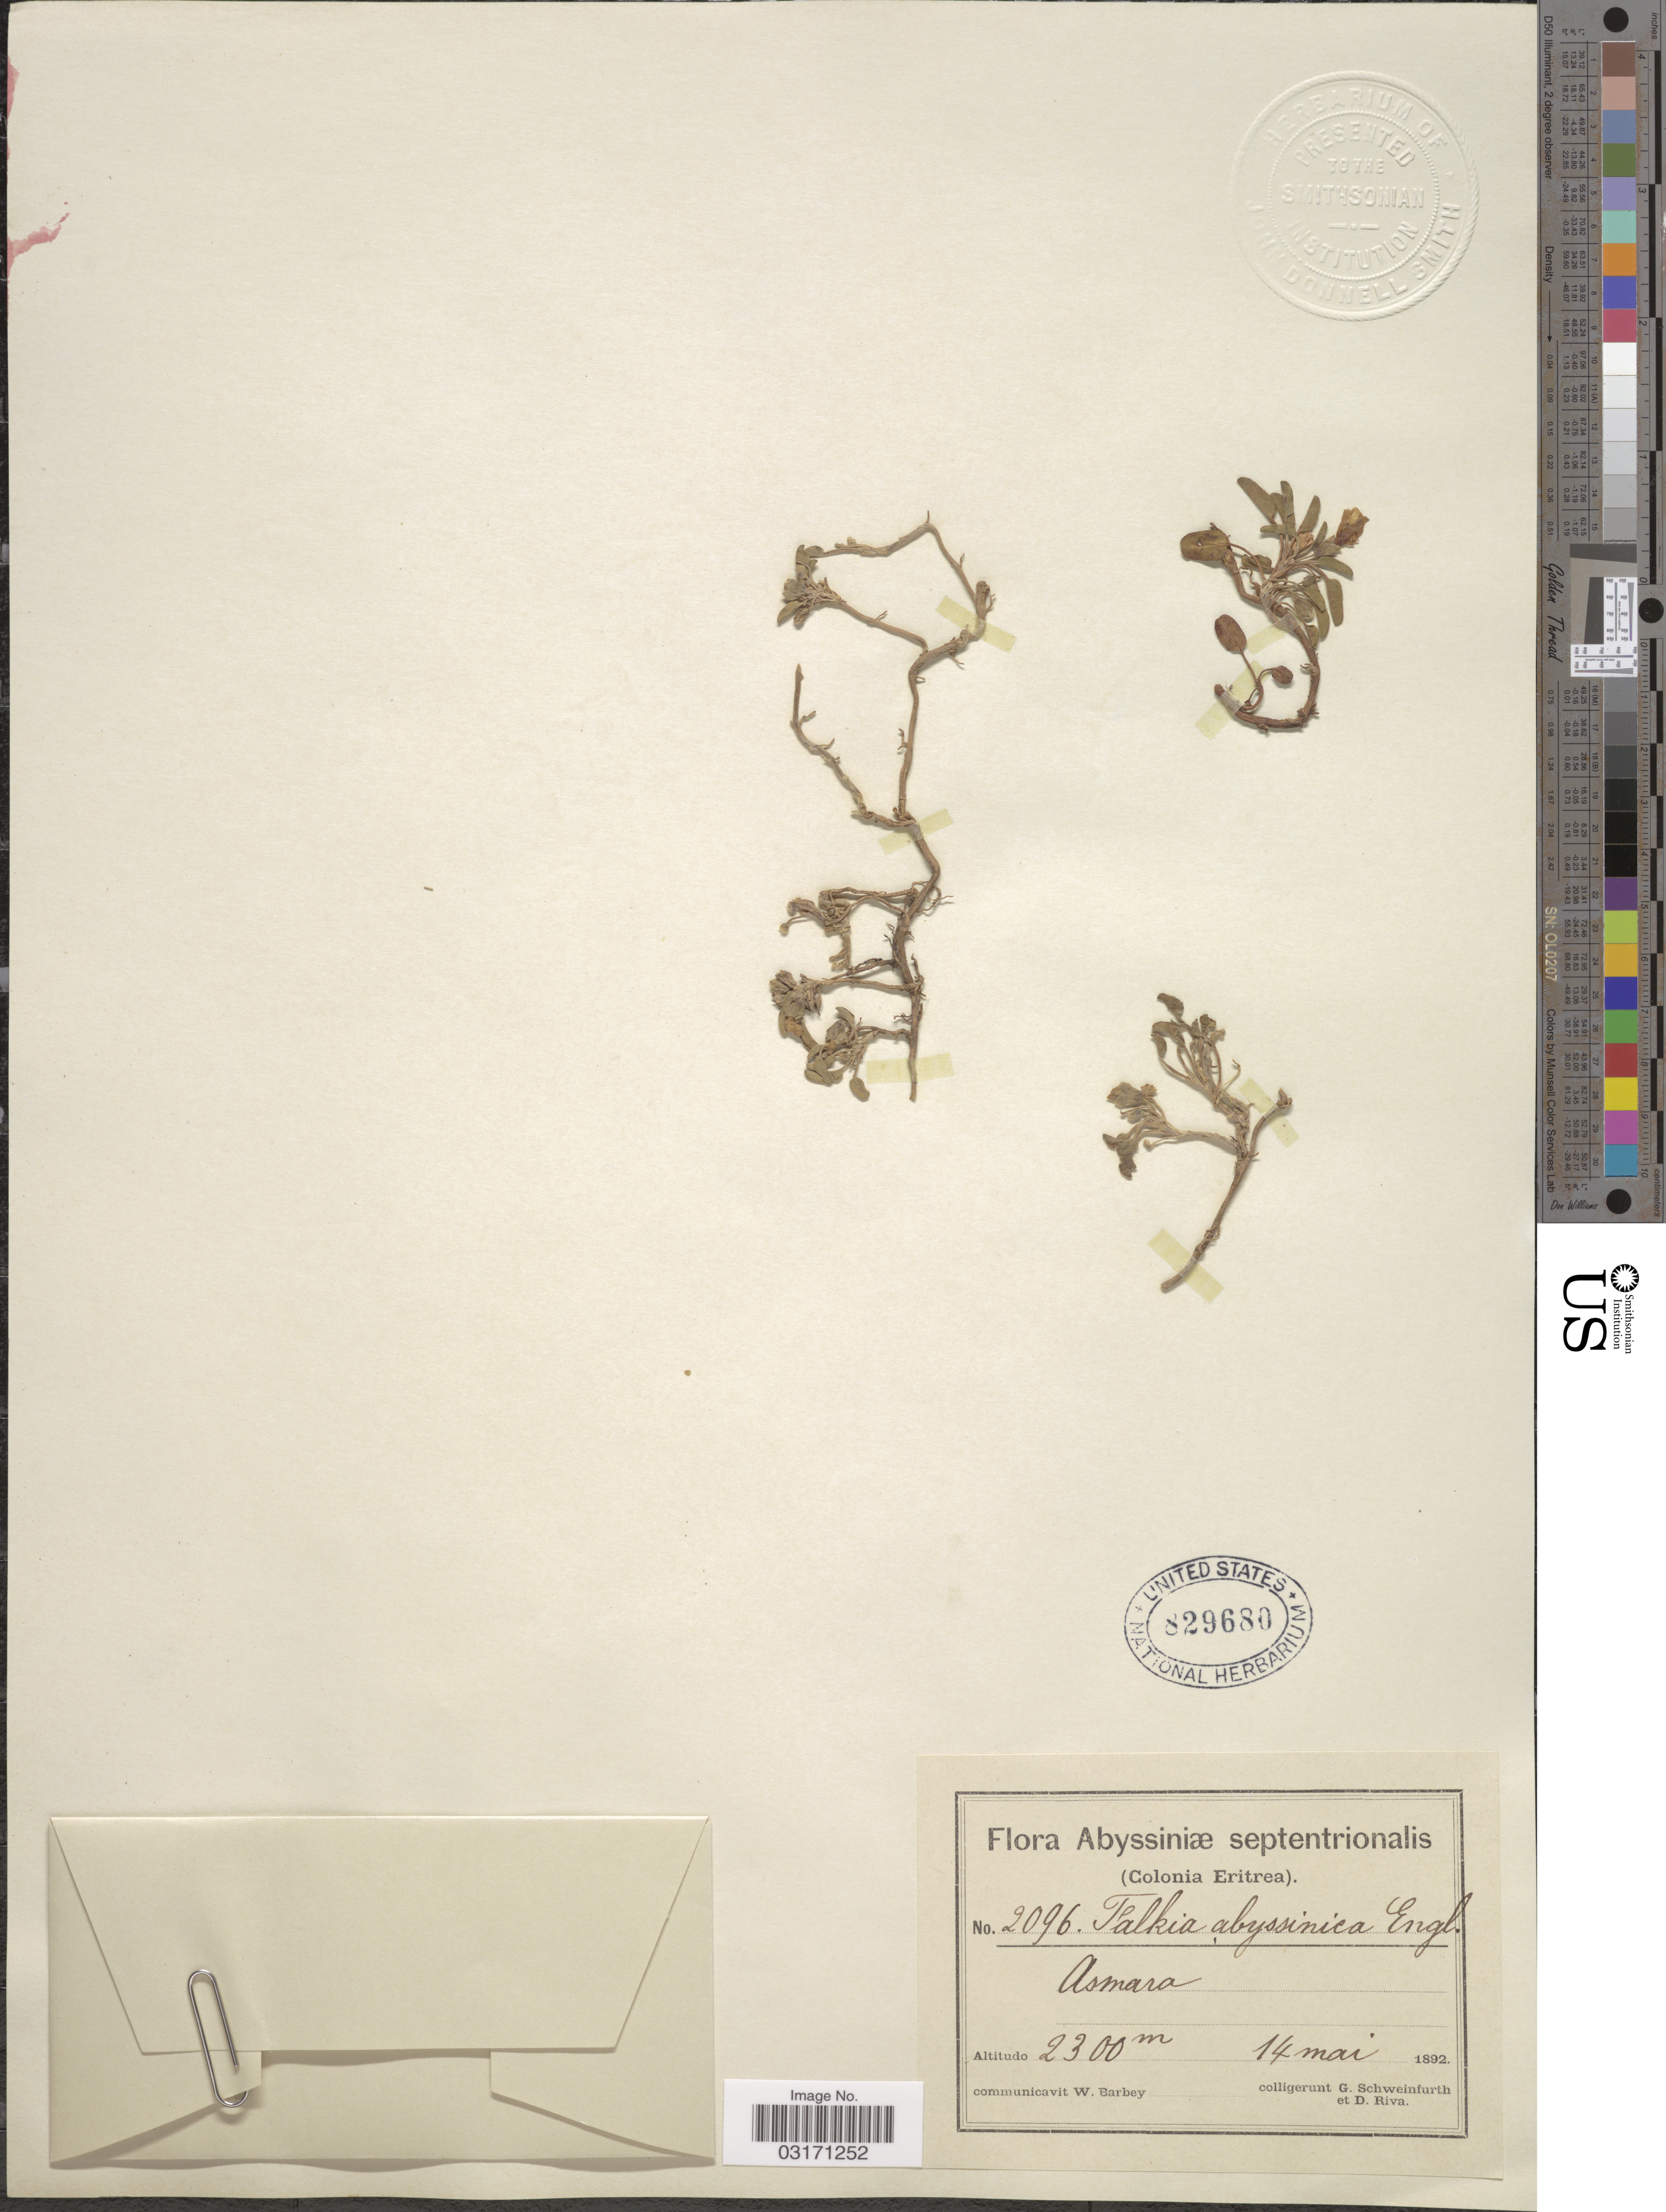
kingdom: Plantae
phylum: Tracheophyta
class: Magnoliopsida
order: Solanales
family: Convolvulaceae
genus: Falkia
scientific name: Falkia abyssinica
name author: Engl.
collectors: G. A. Schweinfurth (herbarium) & D. Riva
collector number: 2096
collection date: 1892-05-14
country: Eritrea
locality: Abyssiniæ septentrionalis (Colonia Eritrea). Asmara.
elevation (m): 2300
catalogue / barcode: US 829680